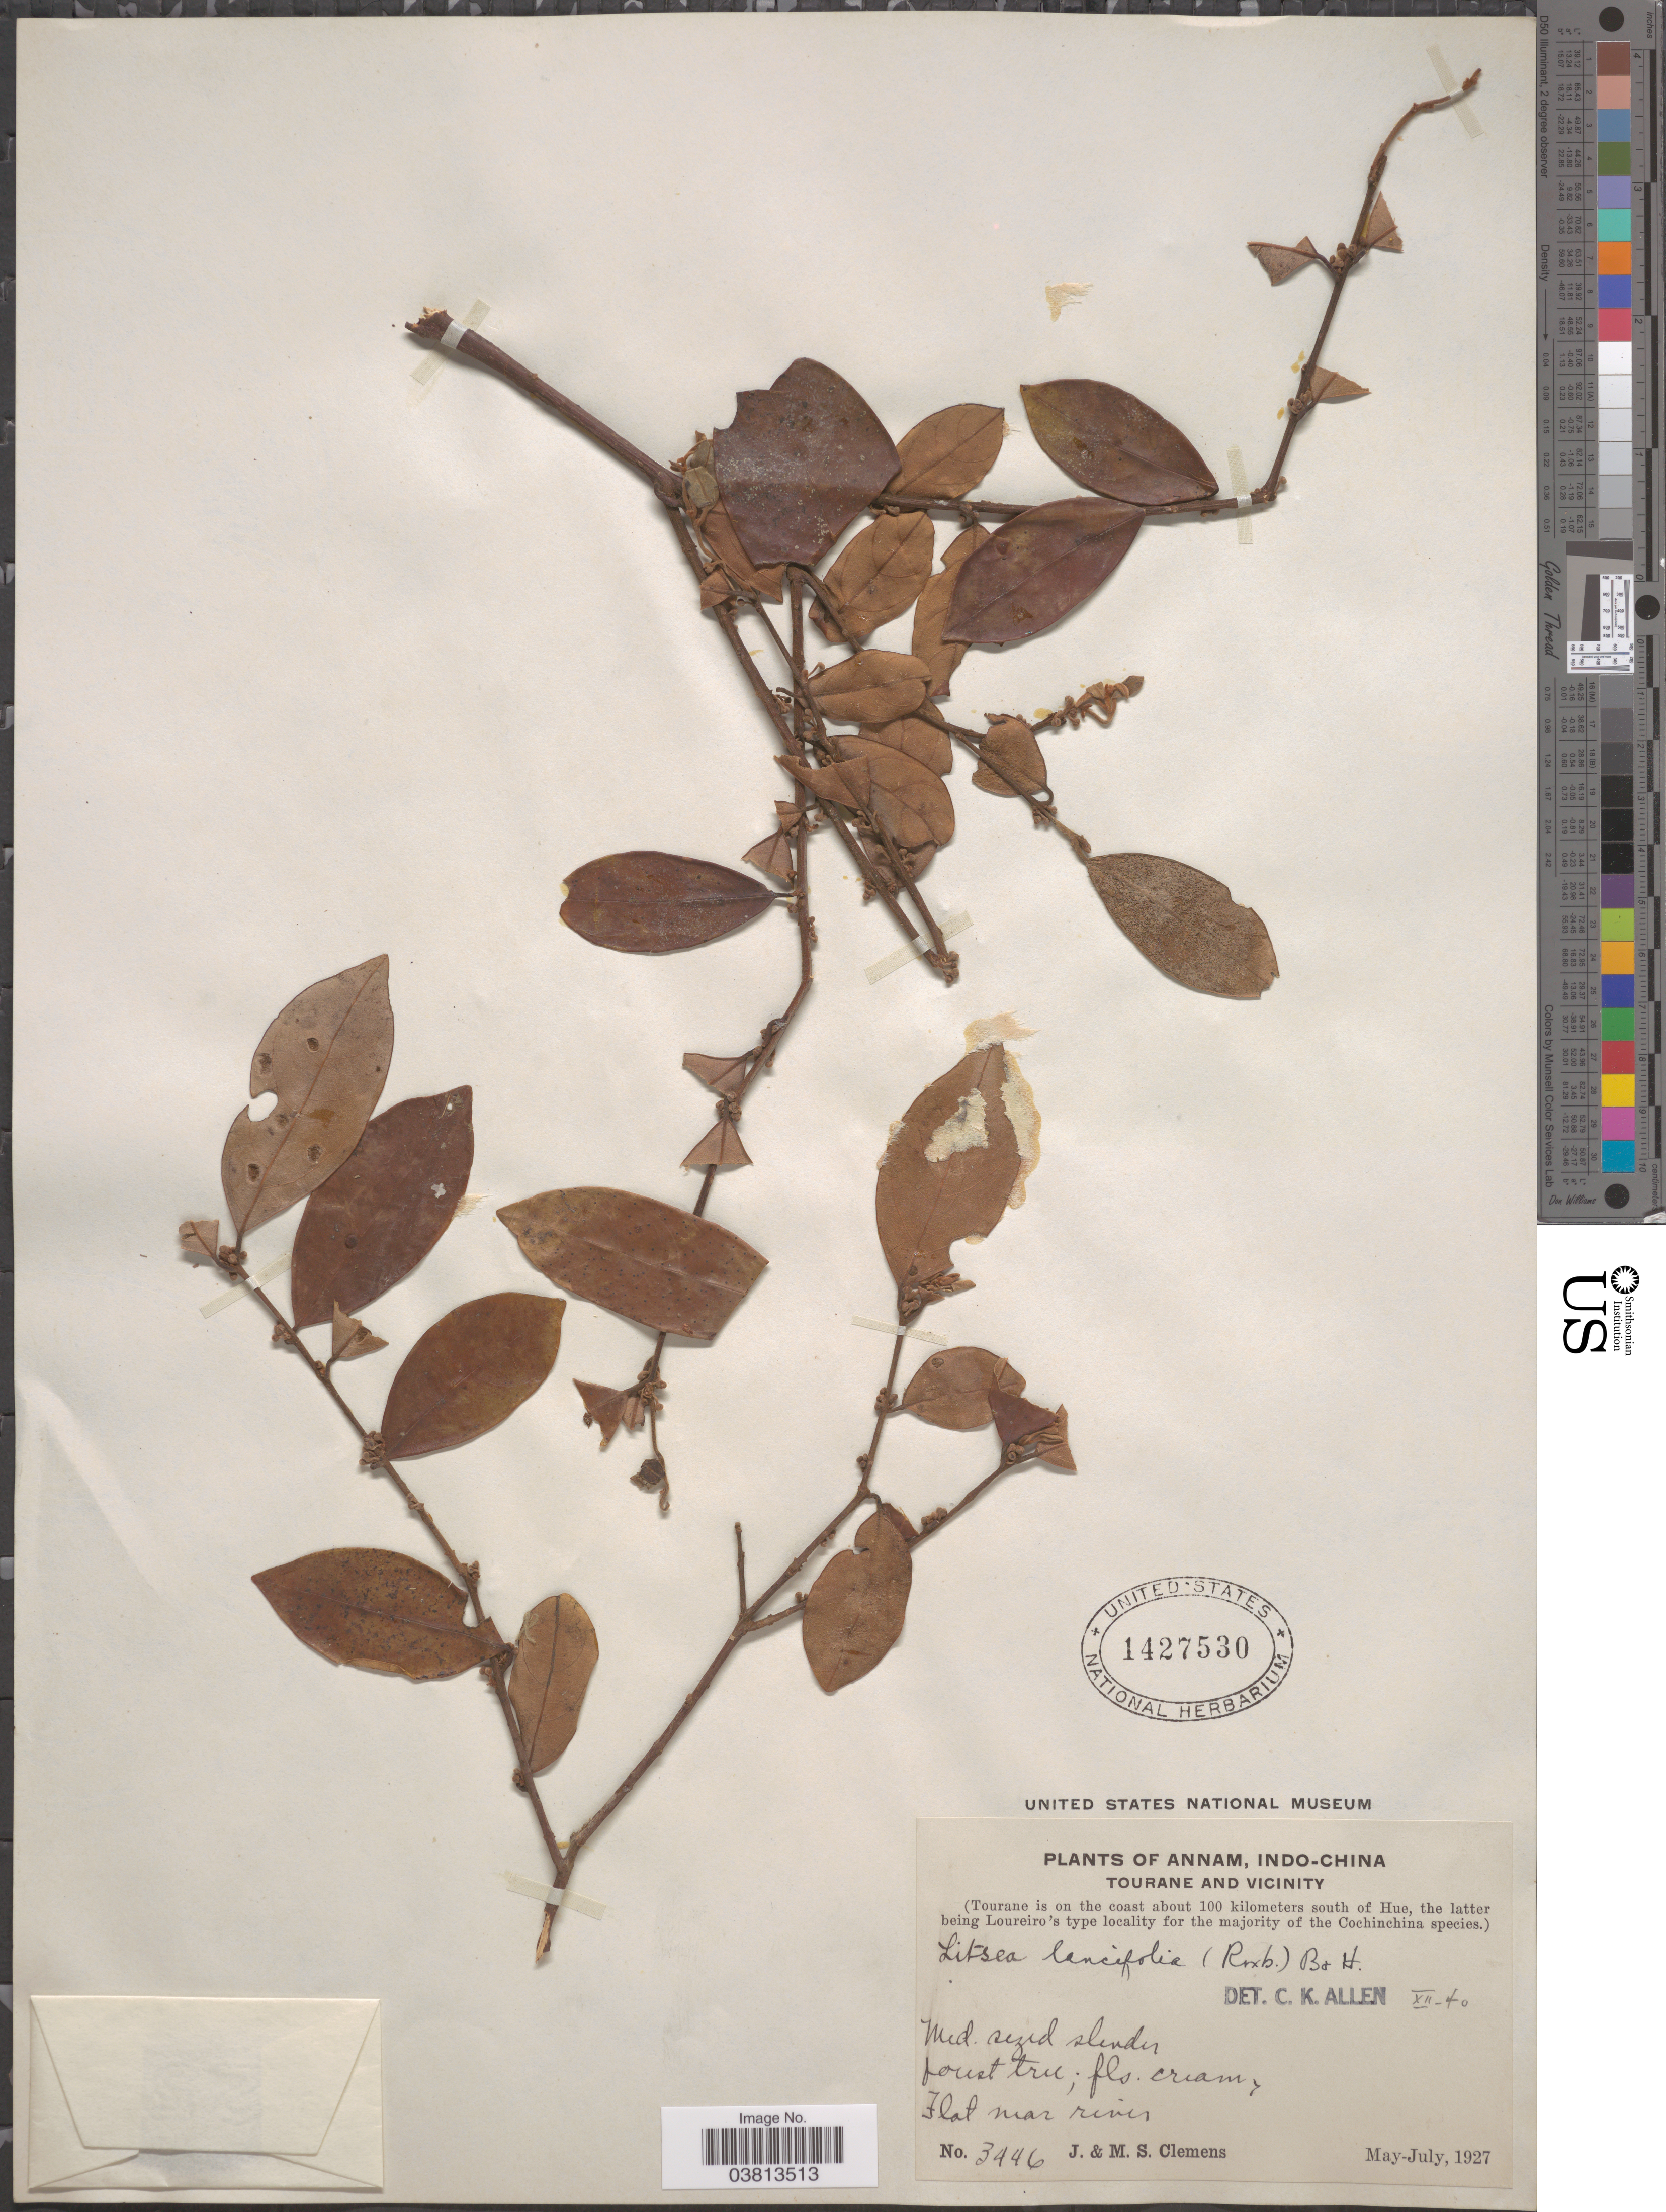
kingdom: Plantae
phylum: Tracheophyta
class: Magnoliopsida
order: Laurales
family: Lauraceae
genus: Litsea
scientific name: Litsea lancifolia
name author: (Roxb.) Benth. & Hook. f. ex Villar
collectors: J. Clemens & M. S. Clemens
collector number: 3446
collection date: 1927-05/1927-07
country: Vietnam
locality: Annam, Indo-China. Tourane and vicinity. (Tourane is on the coast about 100 kilometers south of Hue). Flat near river.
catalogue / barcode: US 1427530